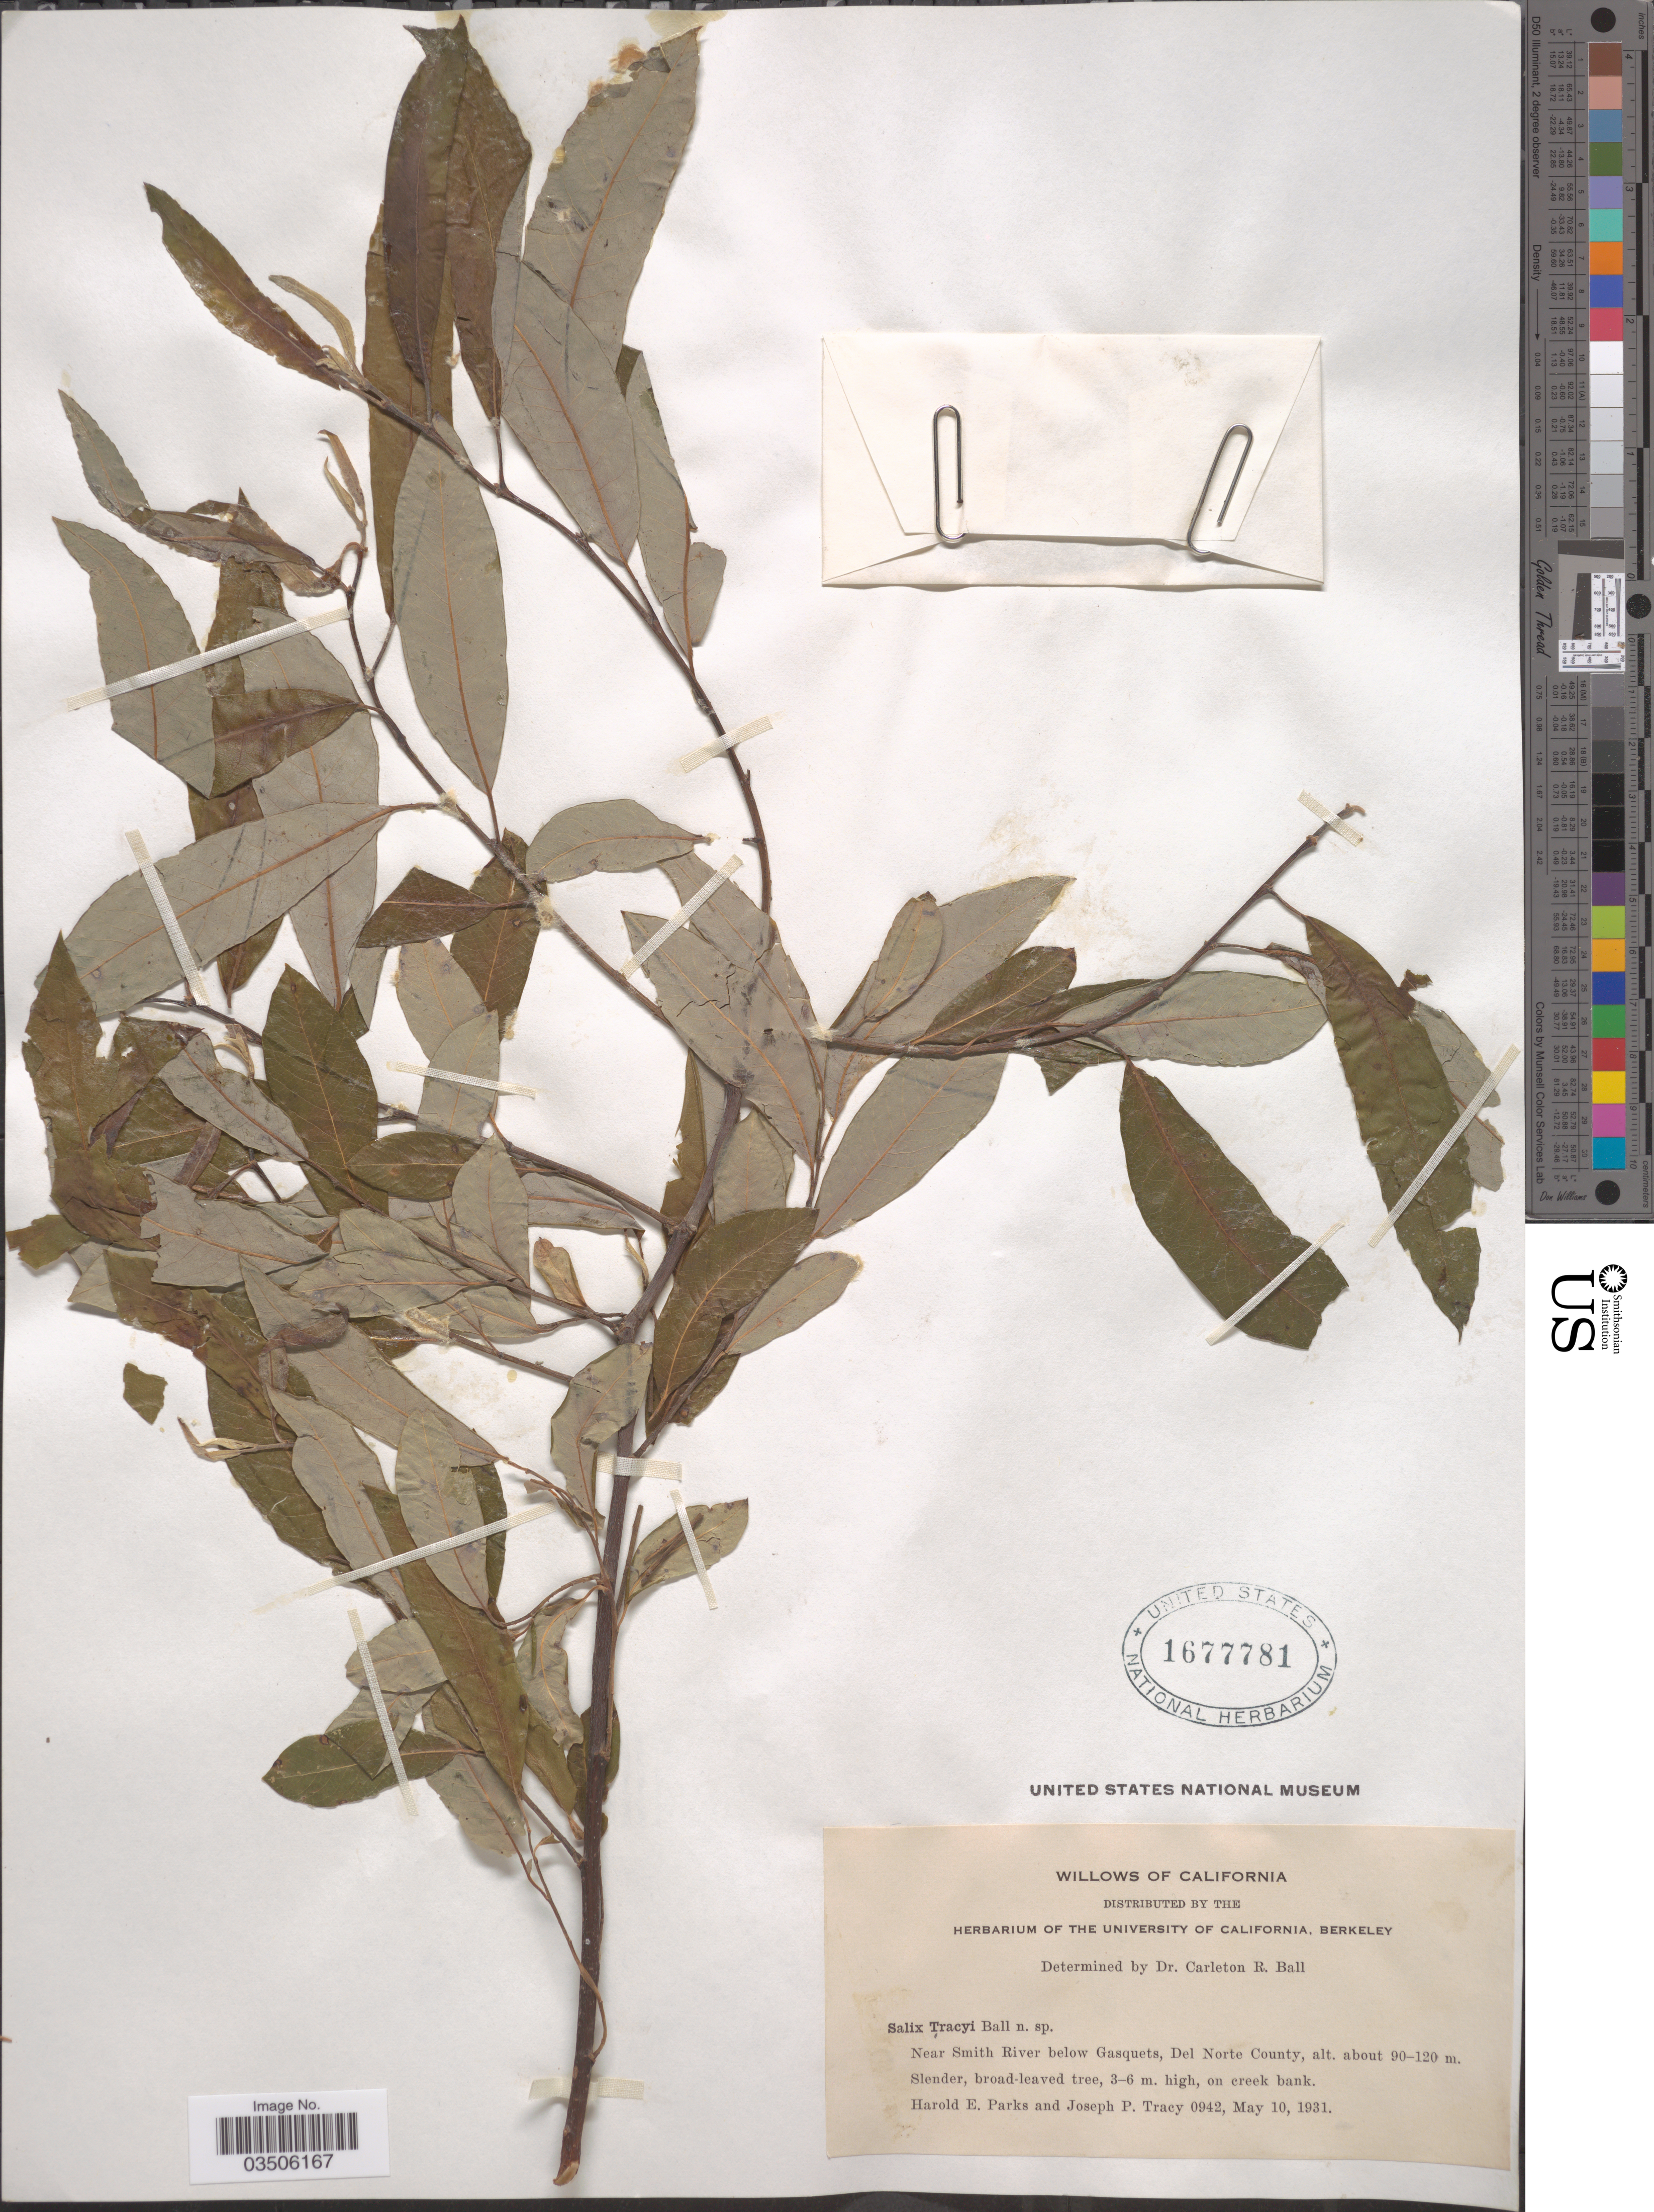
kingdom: Plantae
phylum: Tracheophyta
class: Magnoliopsida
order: Malpighiales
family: Salicaceae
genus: Salix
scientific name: Salix tracyi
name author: C.R. Ball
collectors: H. E. Parks & J. Tracy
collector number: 0942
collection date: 1931-05-10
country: United States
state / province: California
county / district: Del Norte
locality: Near Smith River below Gasquets, Del Norte County.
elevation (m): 90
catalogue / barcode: US 1677781